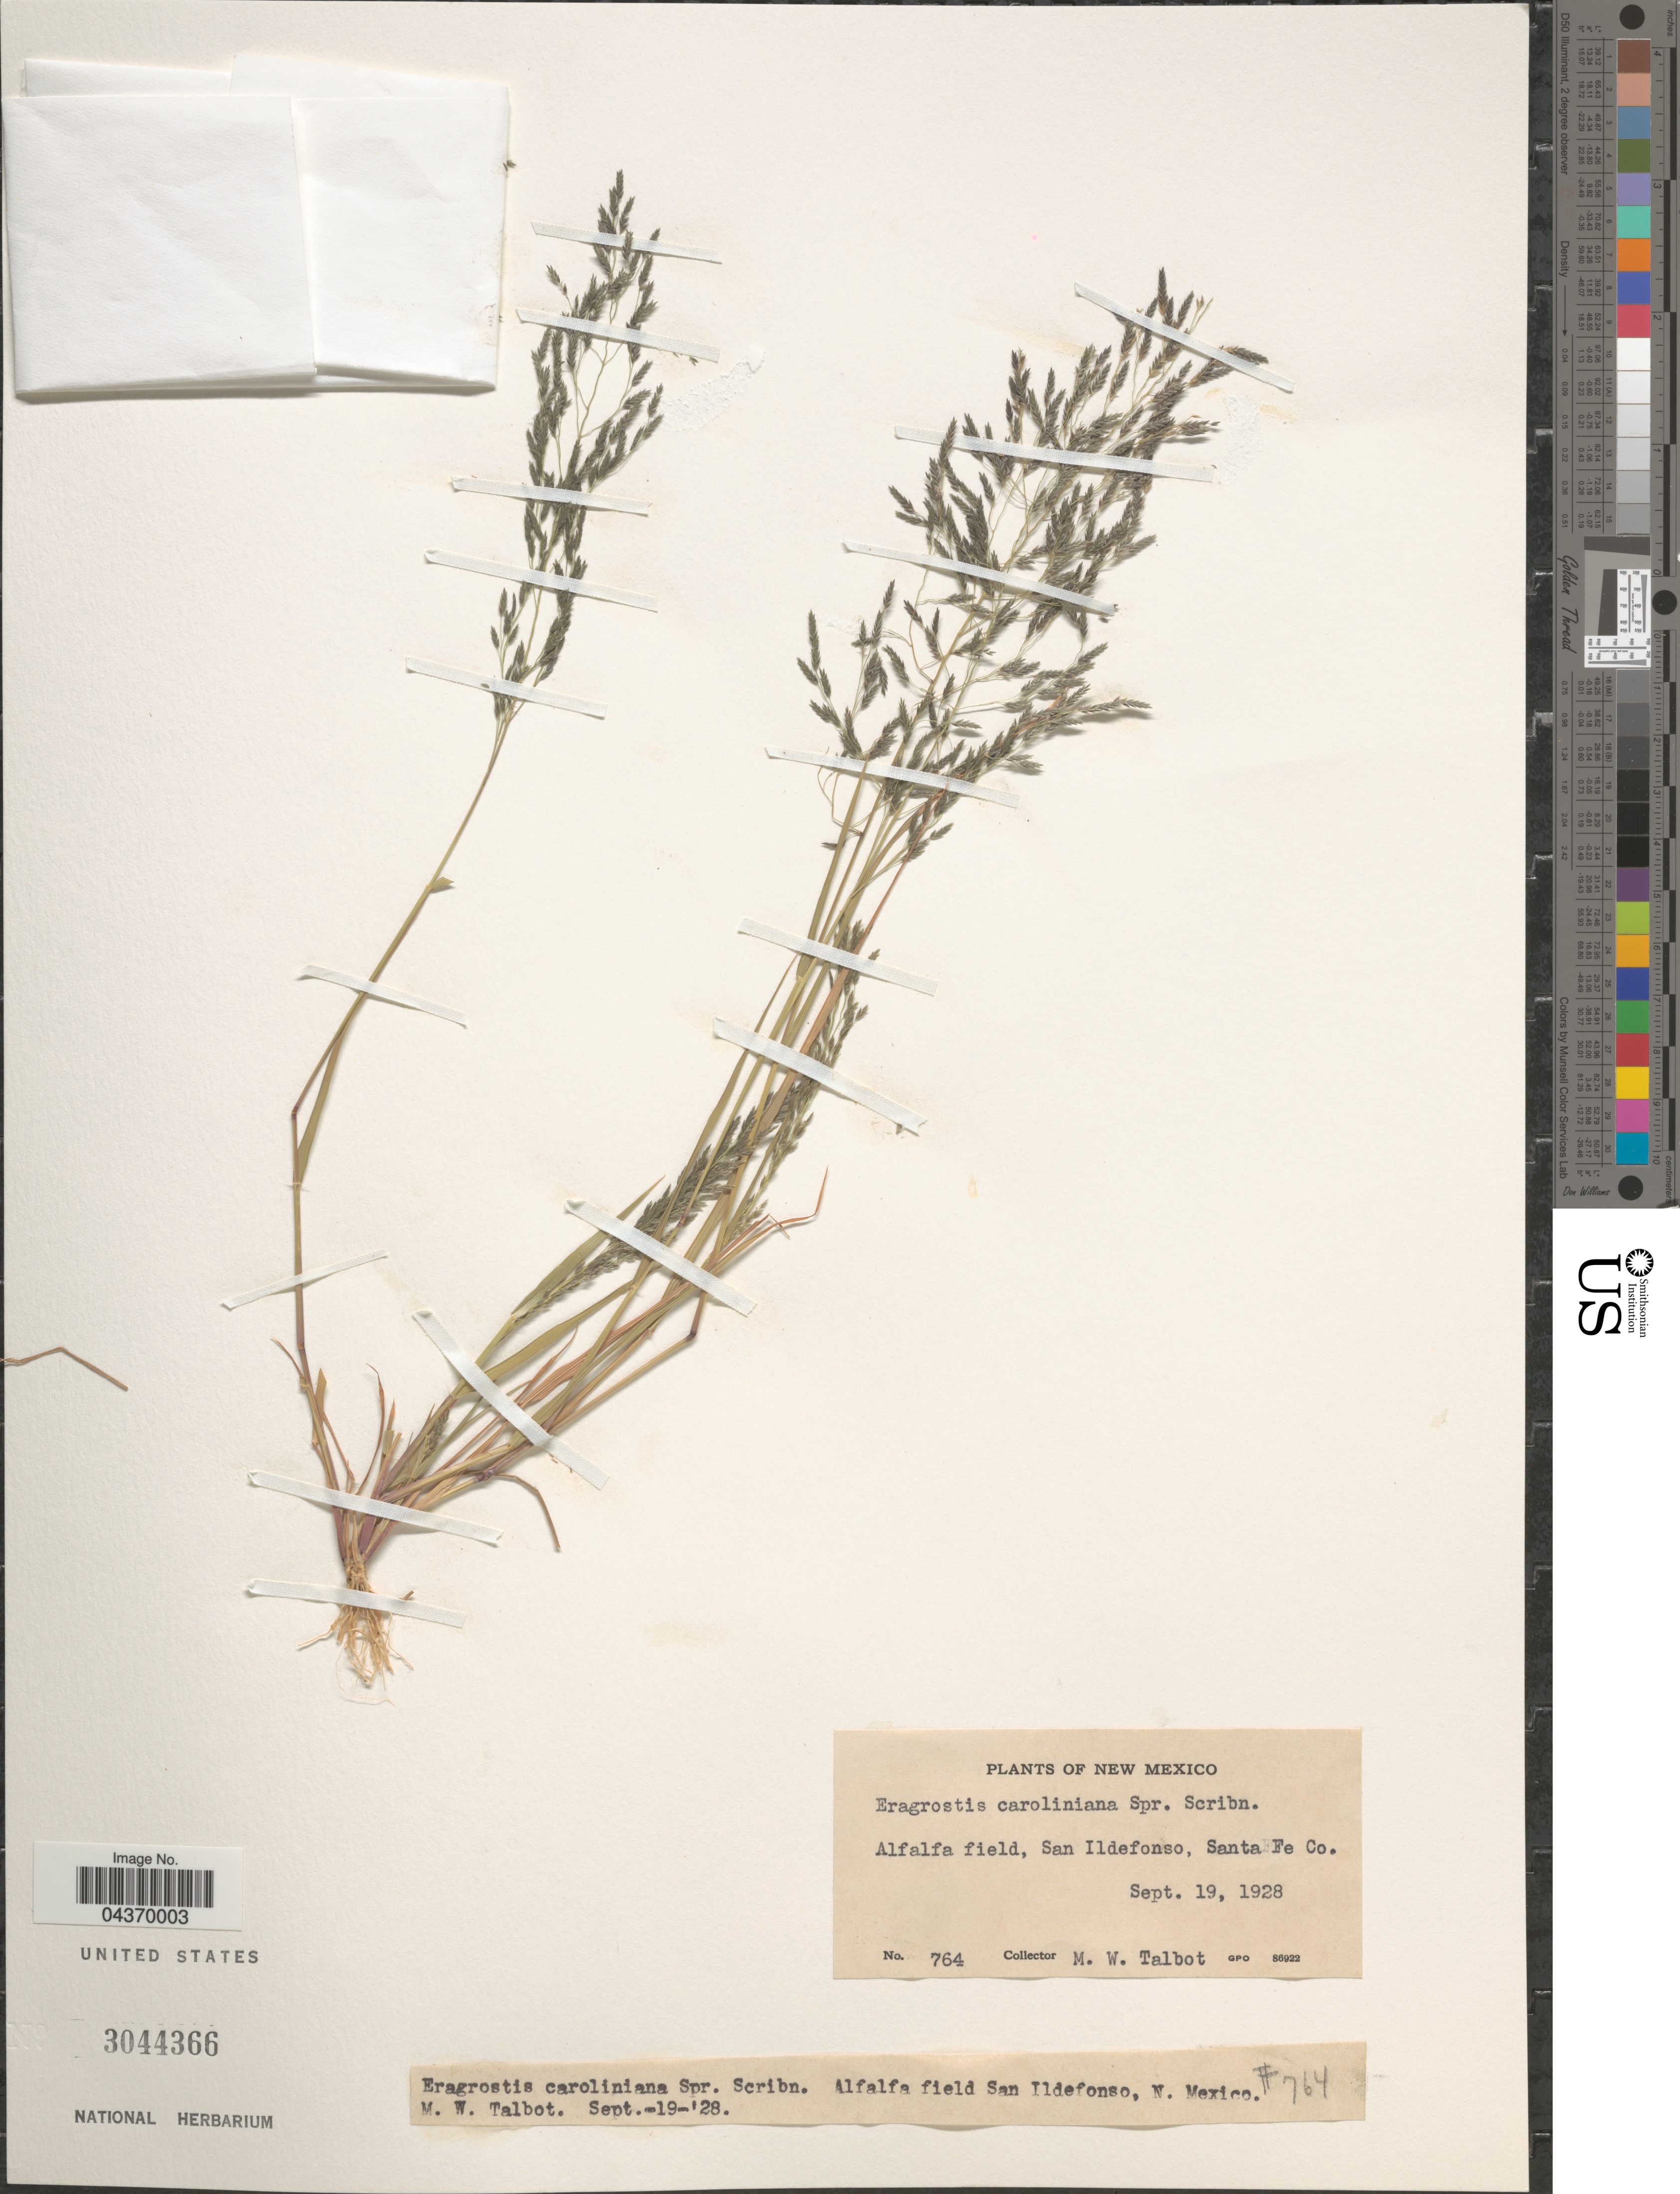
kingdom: Plantae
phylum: Tracheophyta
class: Liliopsida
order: Poales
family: Poaceae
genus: Eragrostis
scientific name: Eragrostis pectinacea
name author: (Michx.) Nees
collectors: M. Talbot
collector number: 764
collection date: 1928-09-19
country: United States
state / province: New Mexico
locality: Alfalfa field, San Ildefonso, Santa Fe Co.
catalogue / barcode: US 3044366